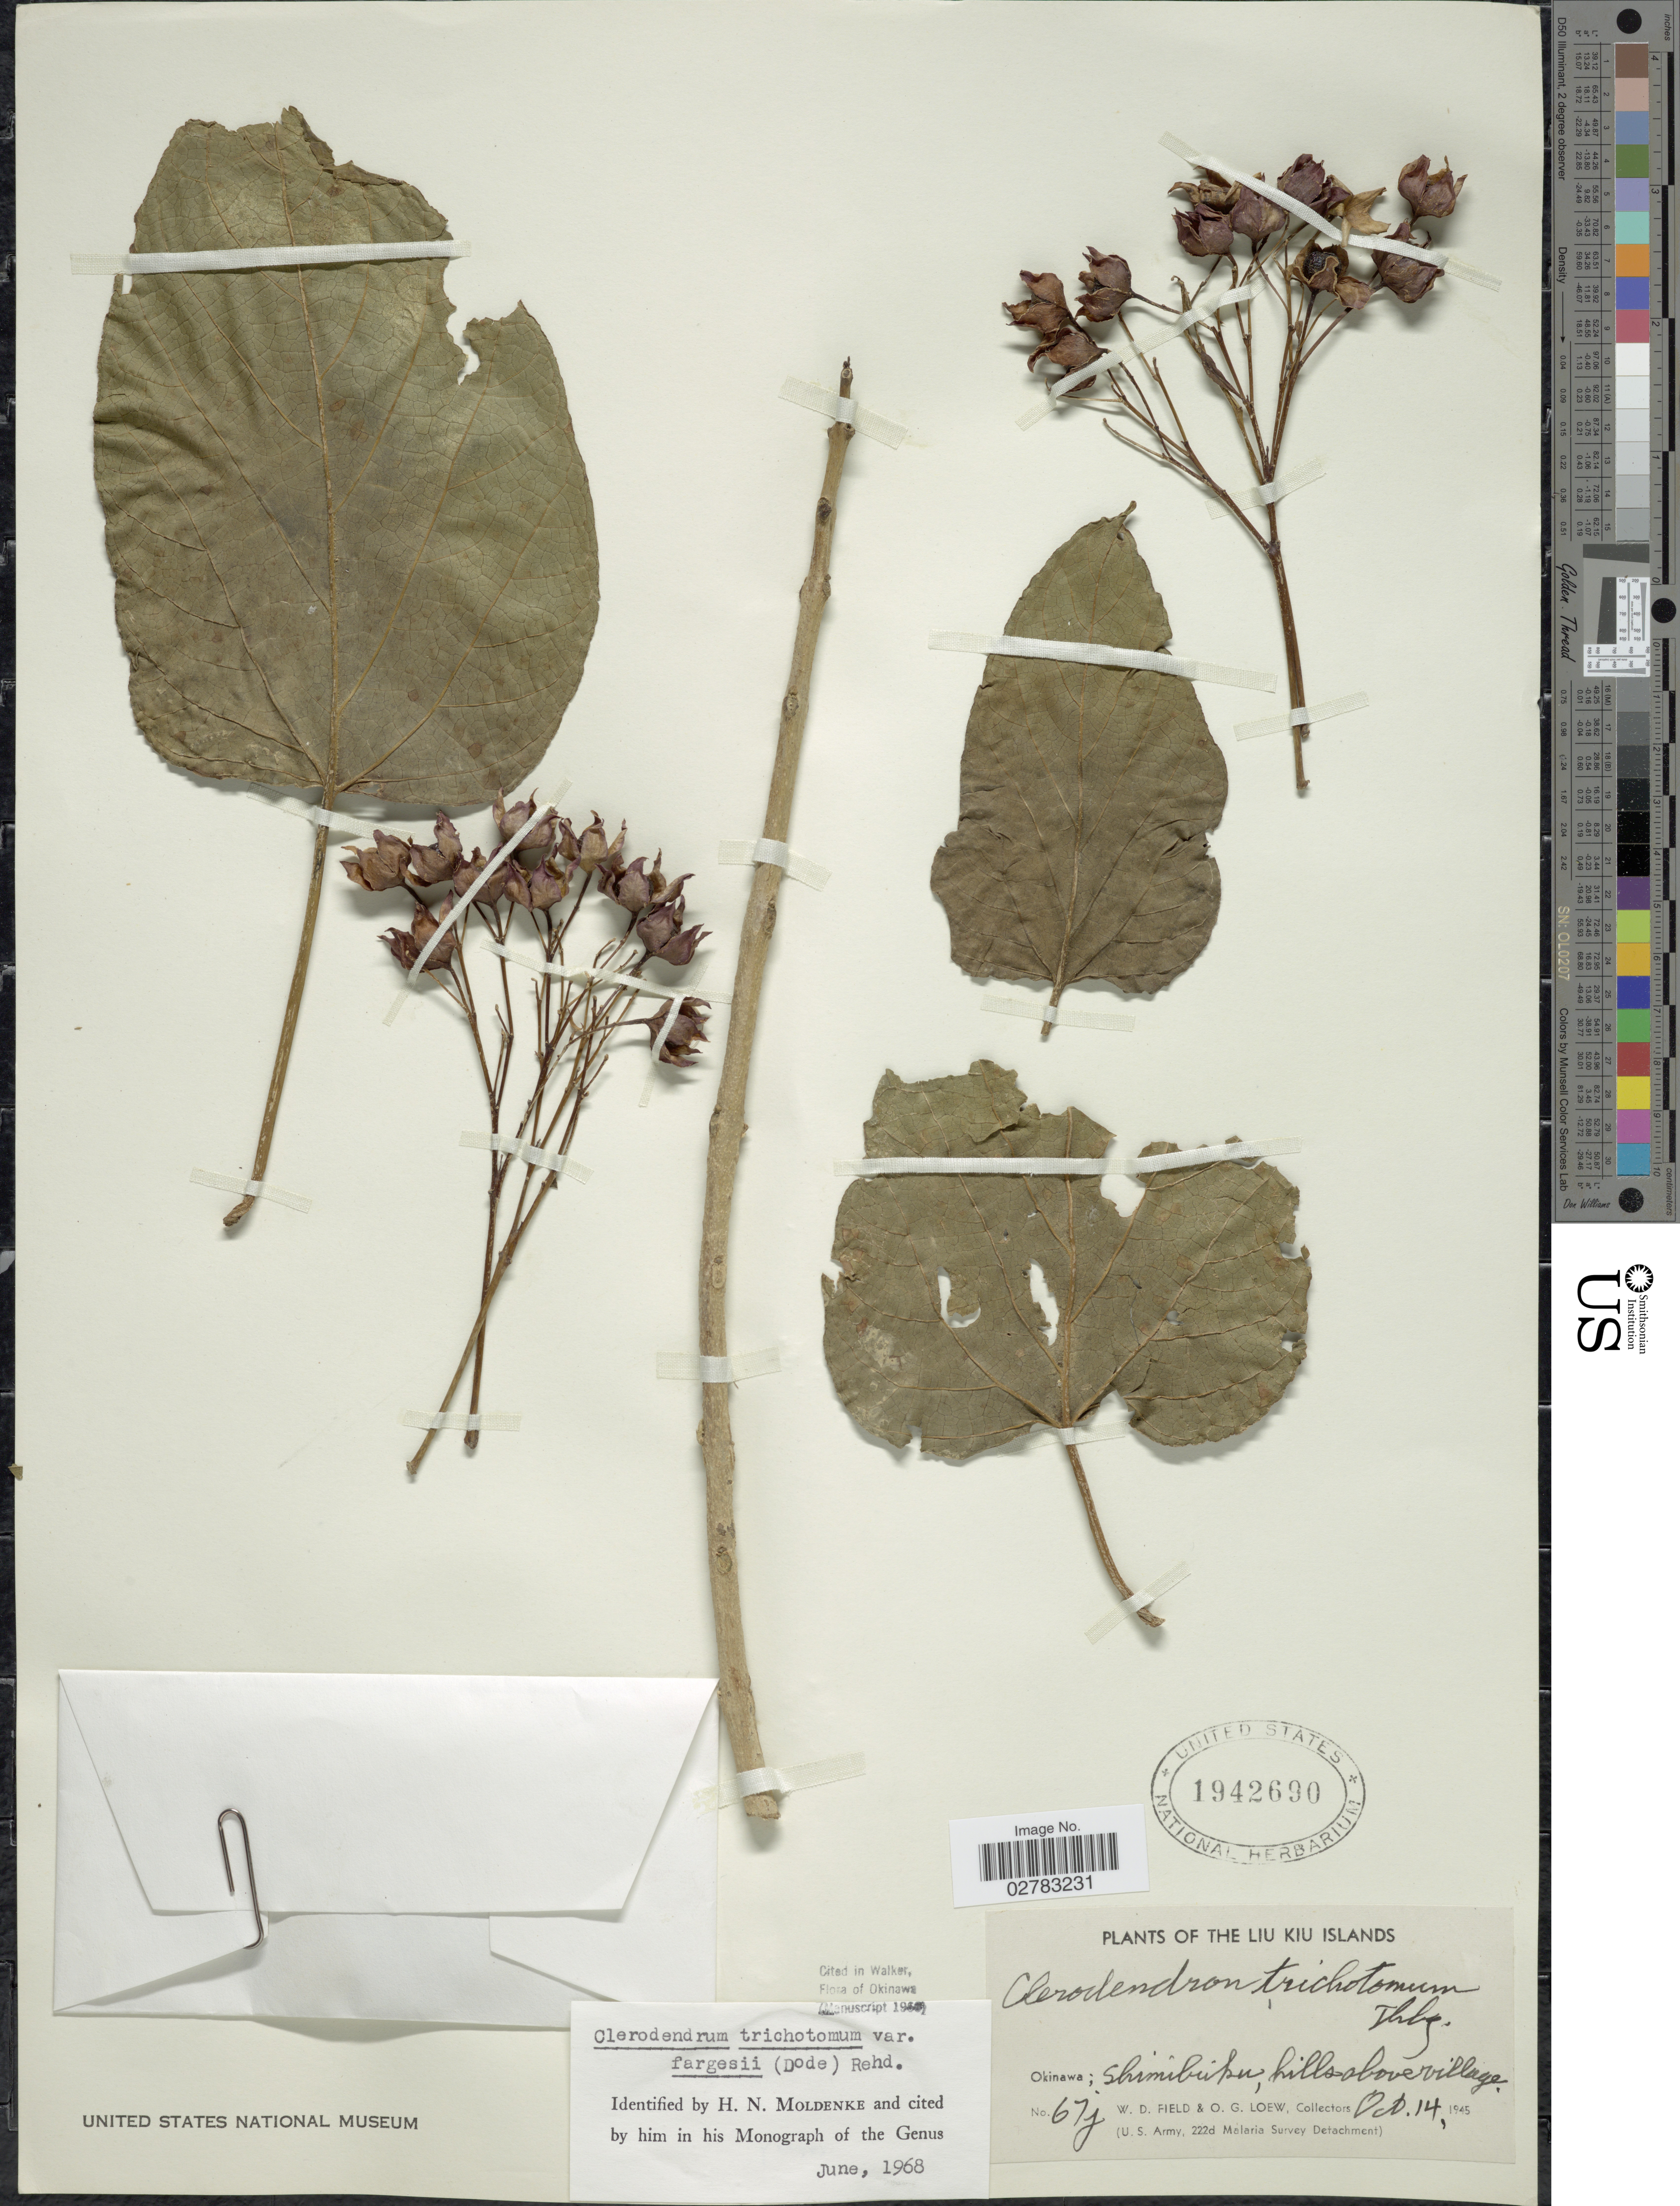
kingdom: Plantae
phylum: Tracheophyta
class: Magnoliopsida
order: Lamiales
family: Lamiaceae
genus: Clerodendrum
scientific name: Clerodendrum trichotomum var. fargesii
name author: (Dode) Rehder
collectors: W. D. Field & O. G. Loew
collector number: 67j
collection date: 1945-10-14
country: Japan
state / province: Okinawa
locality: Liu Kiu Islands, Shimibúku, hills above village.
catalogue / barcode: US 1942690